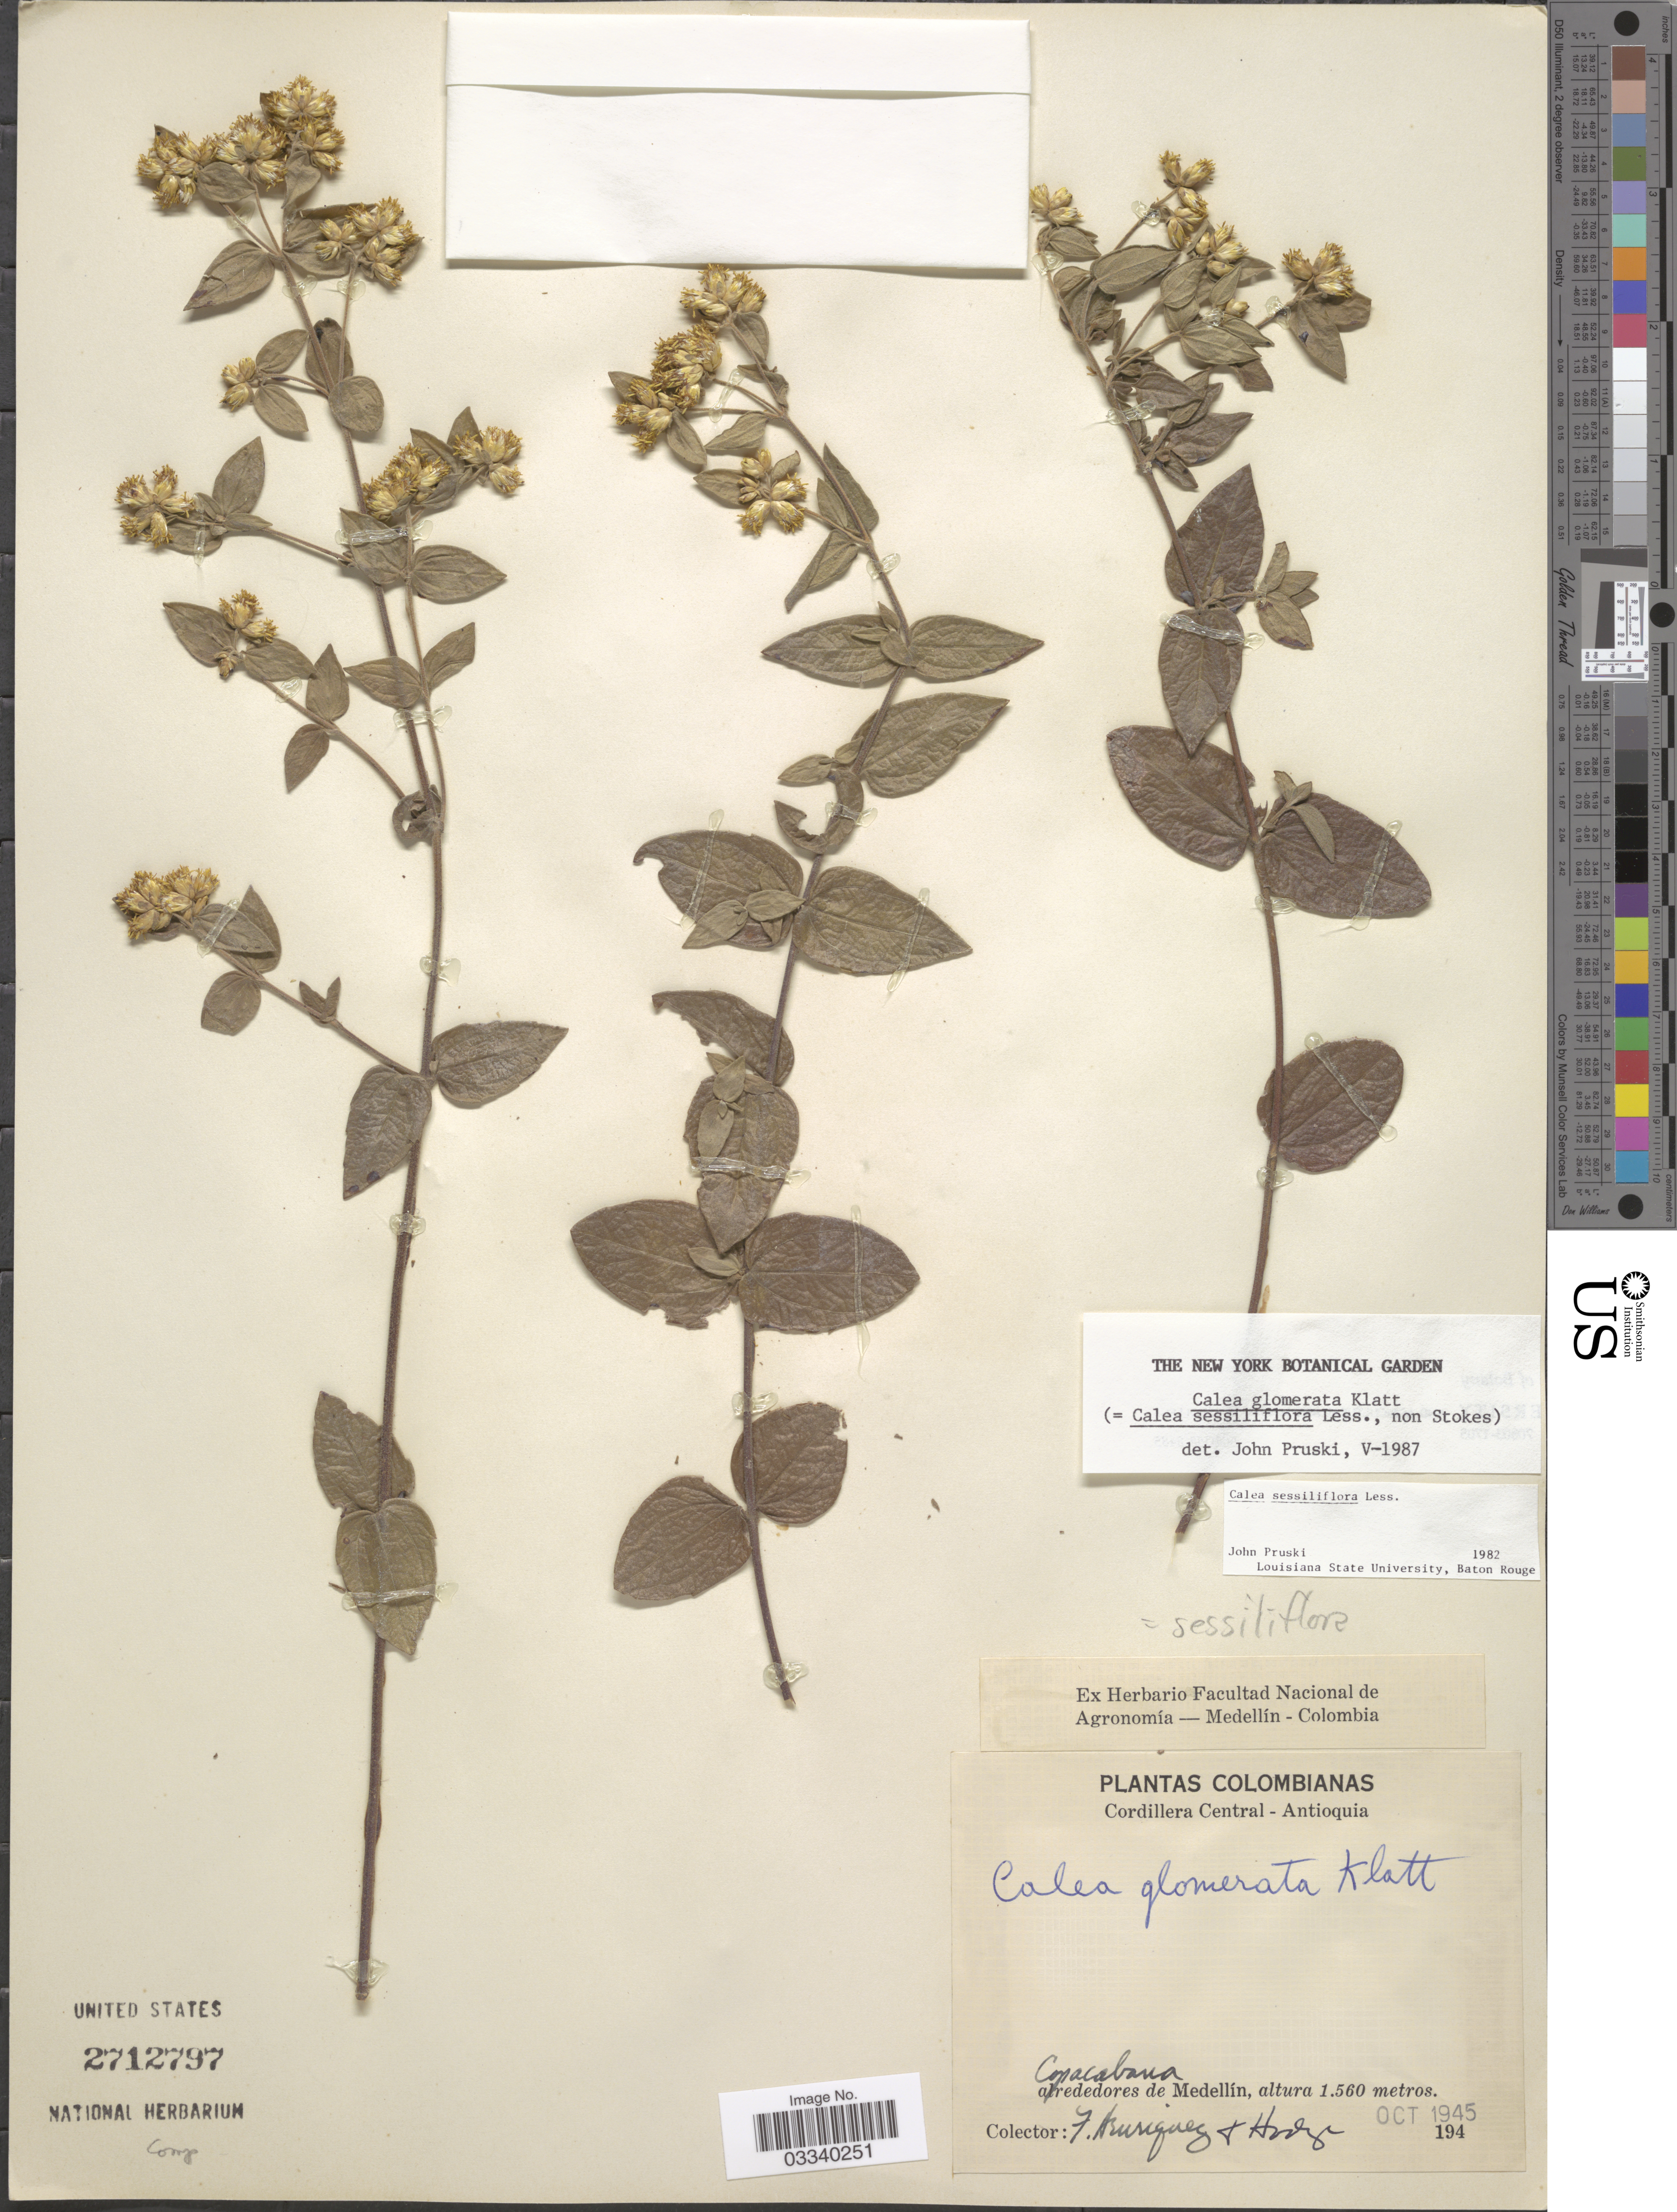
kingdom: Plantae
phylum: Tracheophyta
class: Magnoliopsida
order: Asterales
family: Asteraceae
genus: Calea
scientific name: Calea sessiliflora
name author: Less.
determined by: Pruski, J. F.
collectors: F. Heuriguez & Hodge, --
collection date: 1945-10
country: Colombia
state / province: Antioquia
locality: Cordillera Central - Antioquia. Copacabana, alrededores de Medellín.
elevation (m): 1560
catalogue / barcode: US 2712797